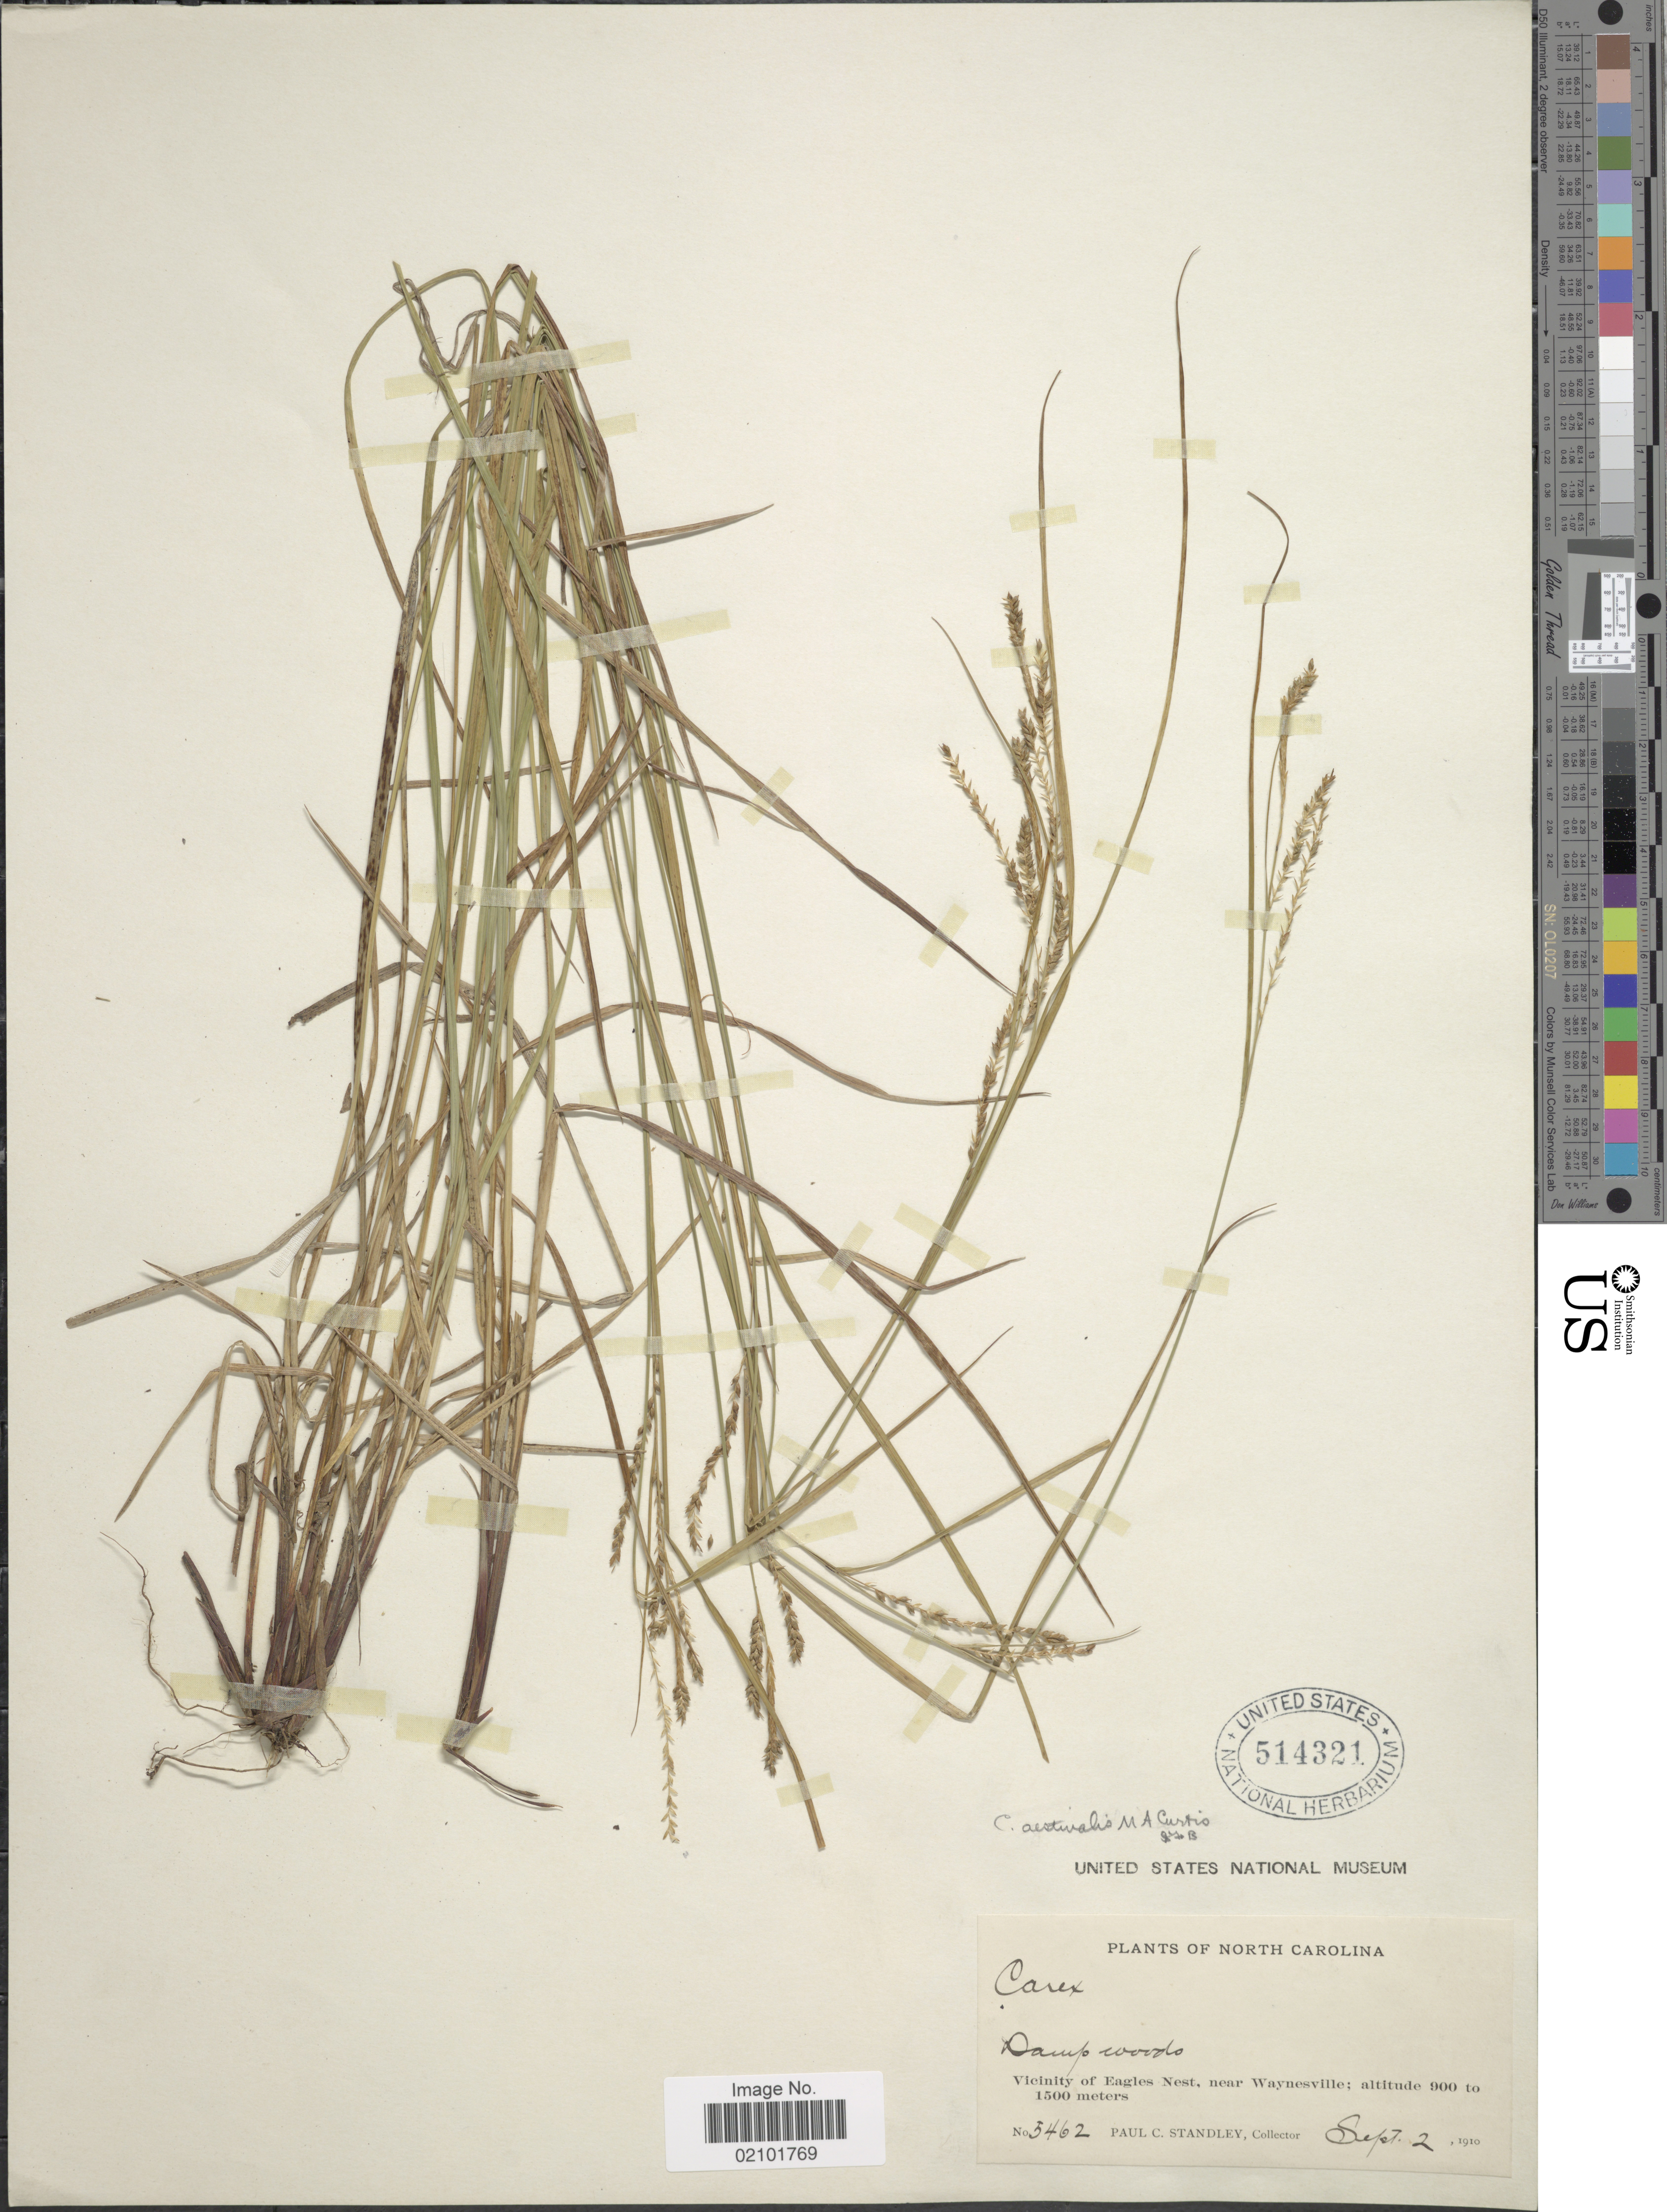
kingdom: Plantae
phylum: Tracheophyta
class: Liliopsida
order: Poales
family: Cyperaceae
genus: Carex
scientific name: Carex aestivalis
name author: M.A. Curtis ex A. Gray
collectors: P. C. Standley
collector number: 5462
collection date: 1910-09-02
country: United States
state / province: North Carolina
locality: Vicinity of Eagles Nest, near Waynesville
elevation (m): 900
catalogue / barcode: US 514321